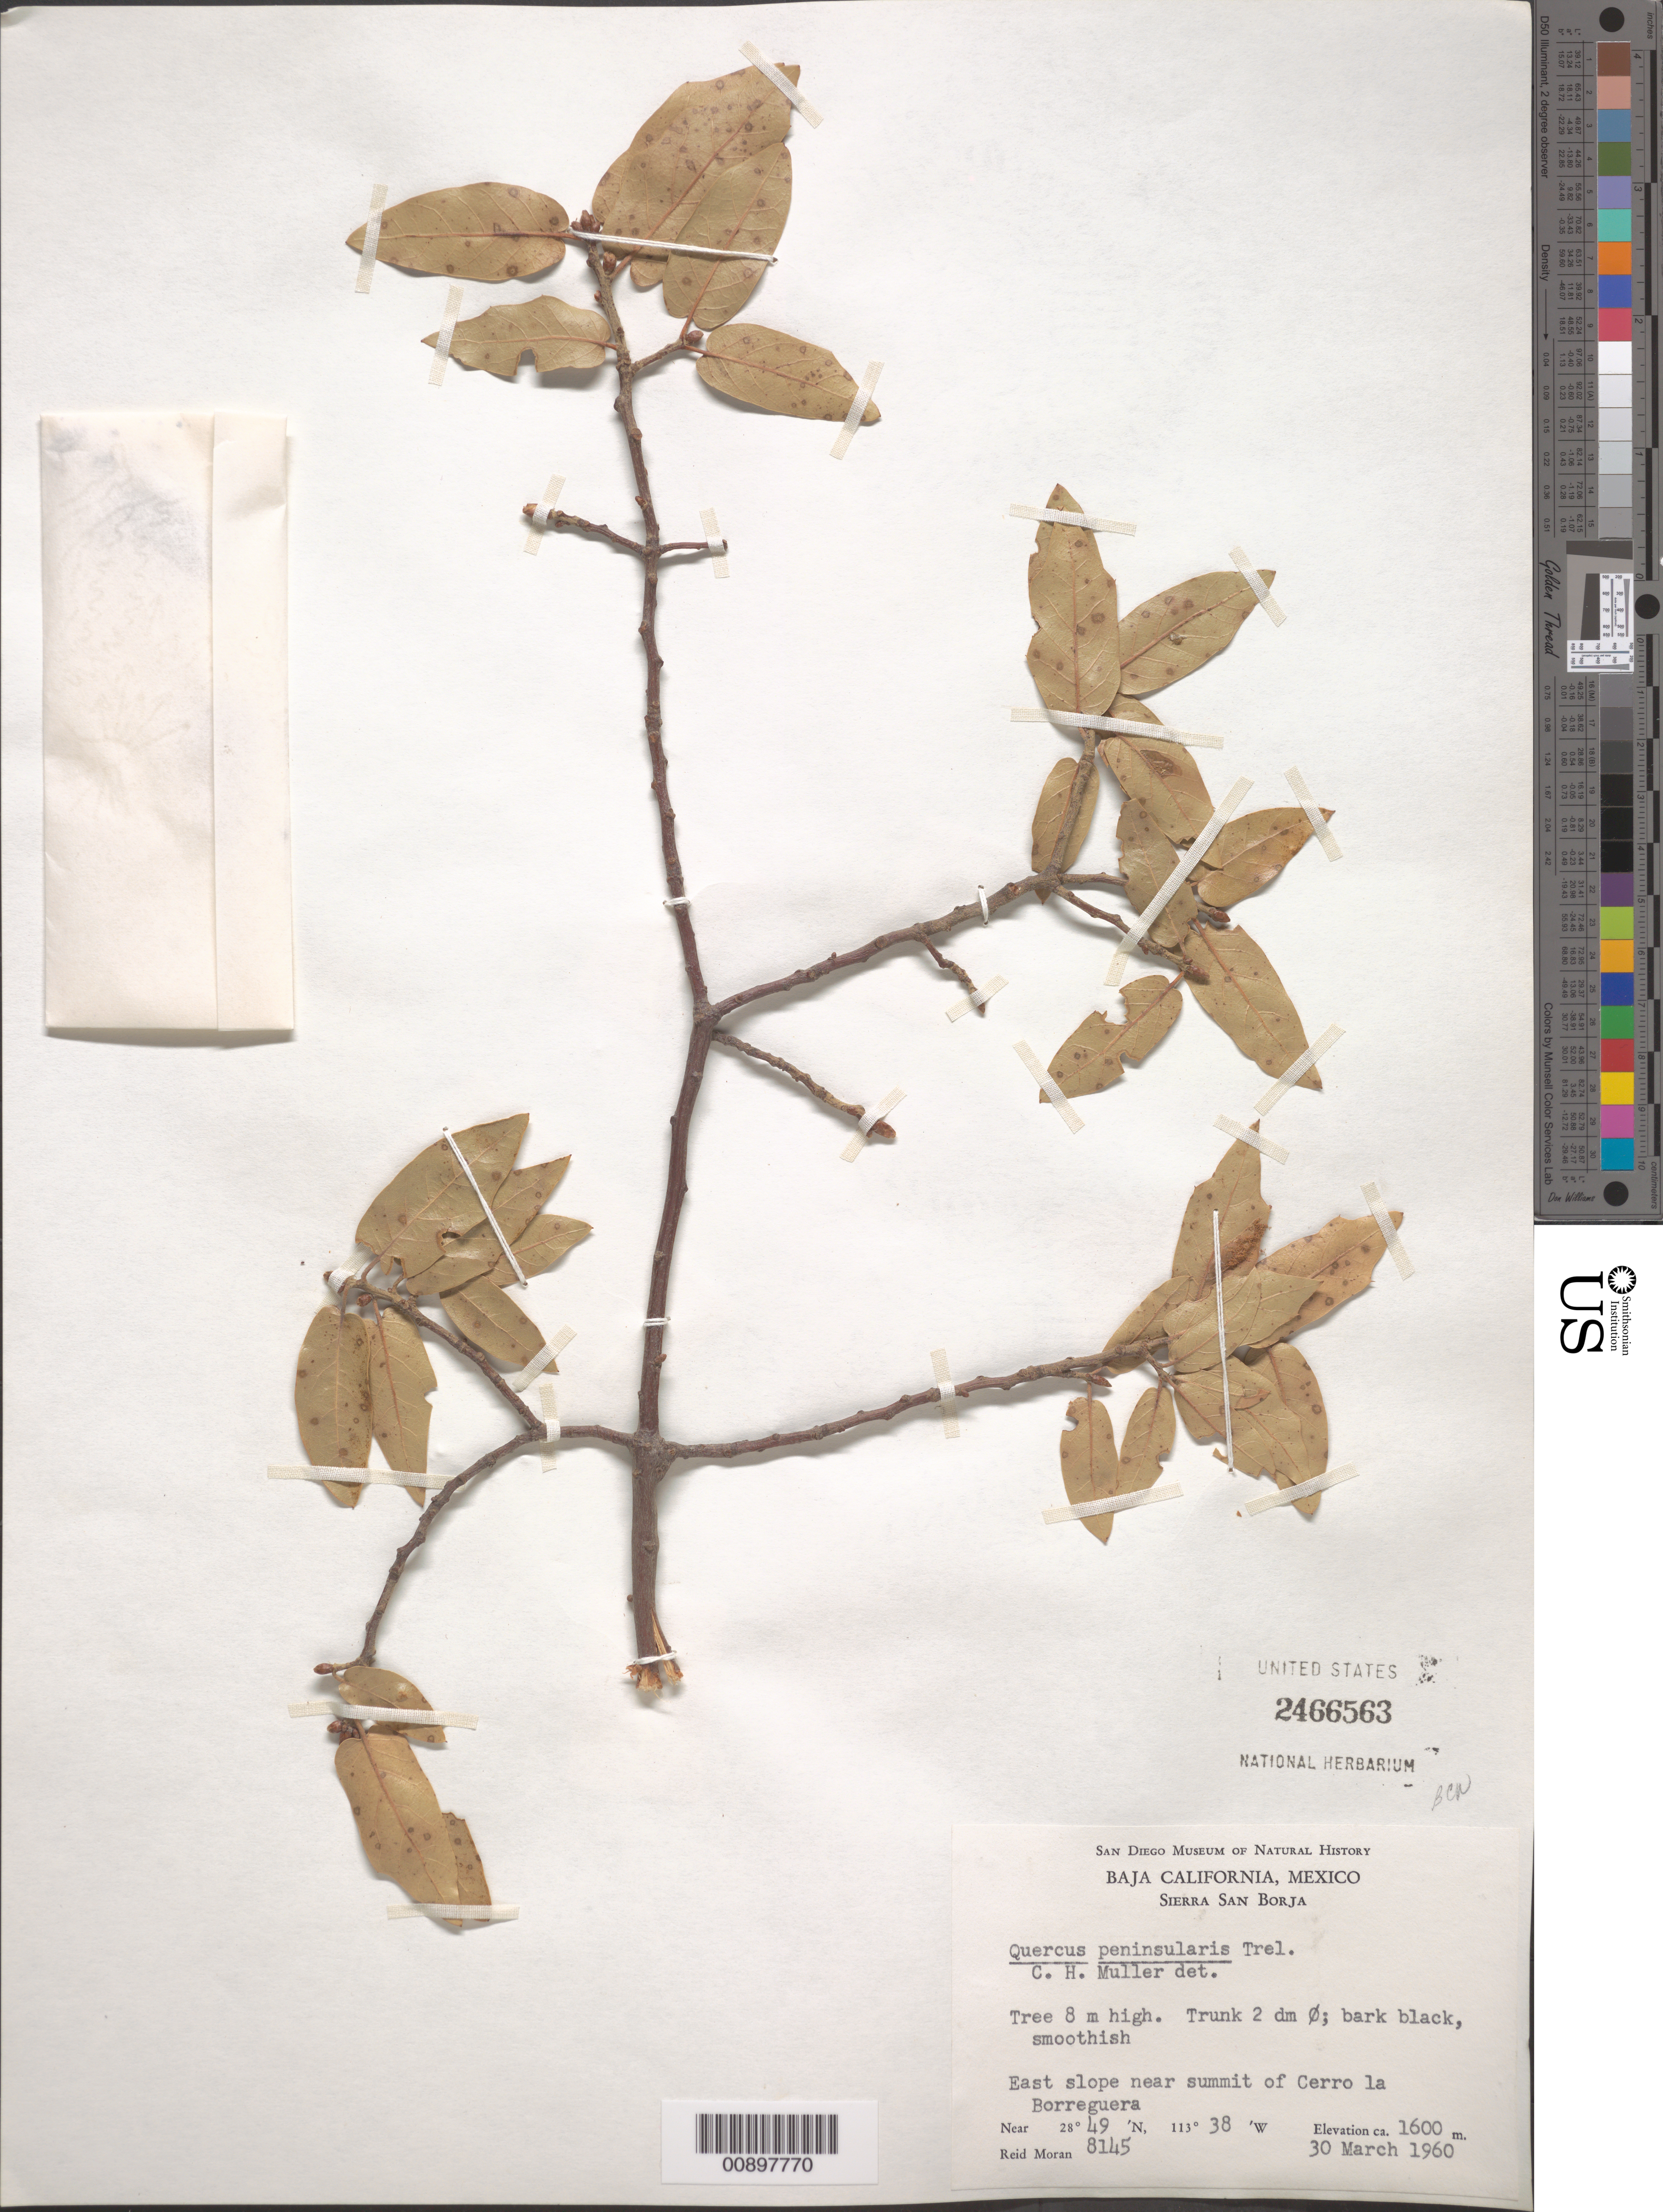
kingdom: Plantae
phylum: Tracheophyta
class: Magnoliopsida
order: Fagales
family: Fagaceae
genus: Quercus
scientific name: Quercus peninsularis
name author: Trel.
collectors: R. V. Moran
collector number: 8145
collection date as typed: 30 Mar 1960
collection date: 1960-03-30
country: Mexico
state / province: Baja California Norte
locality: East slope near summit of Cerro la Borreguera. Sierra San Borja. Baja California.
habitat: East slope near summit.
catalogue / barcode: US 2466563